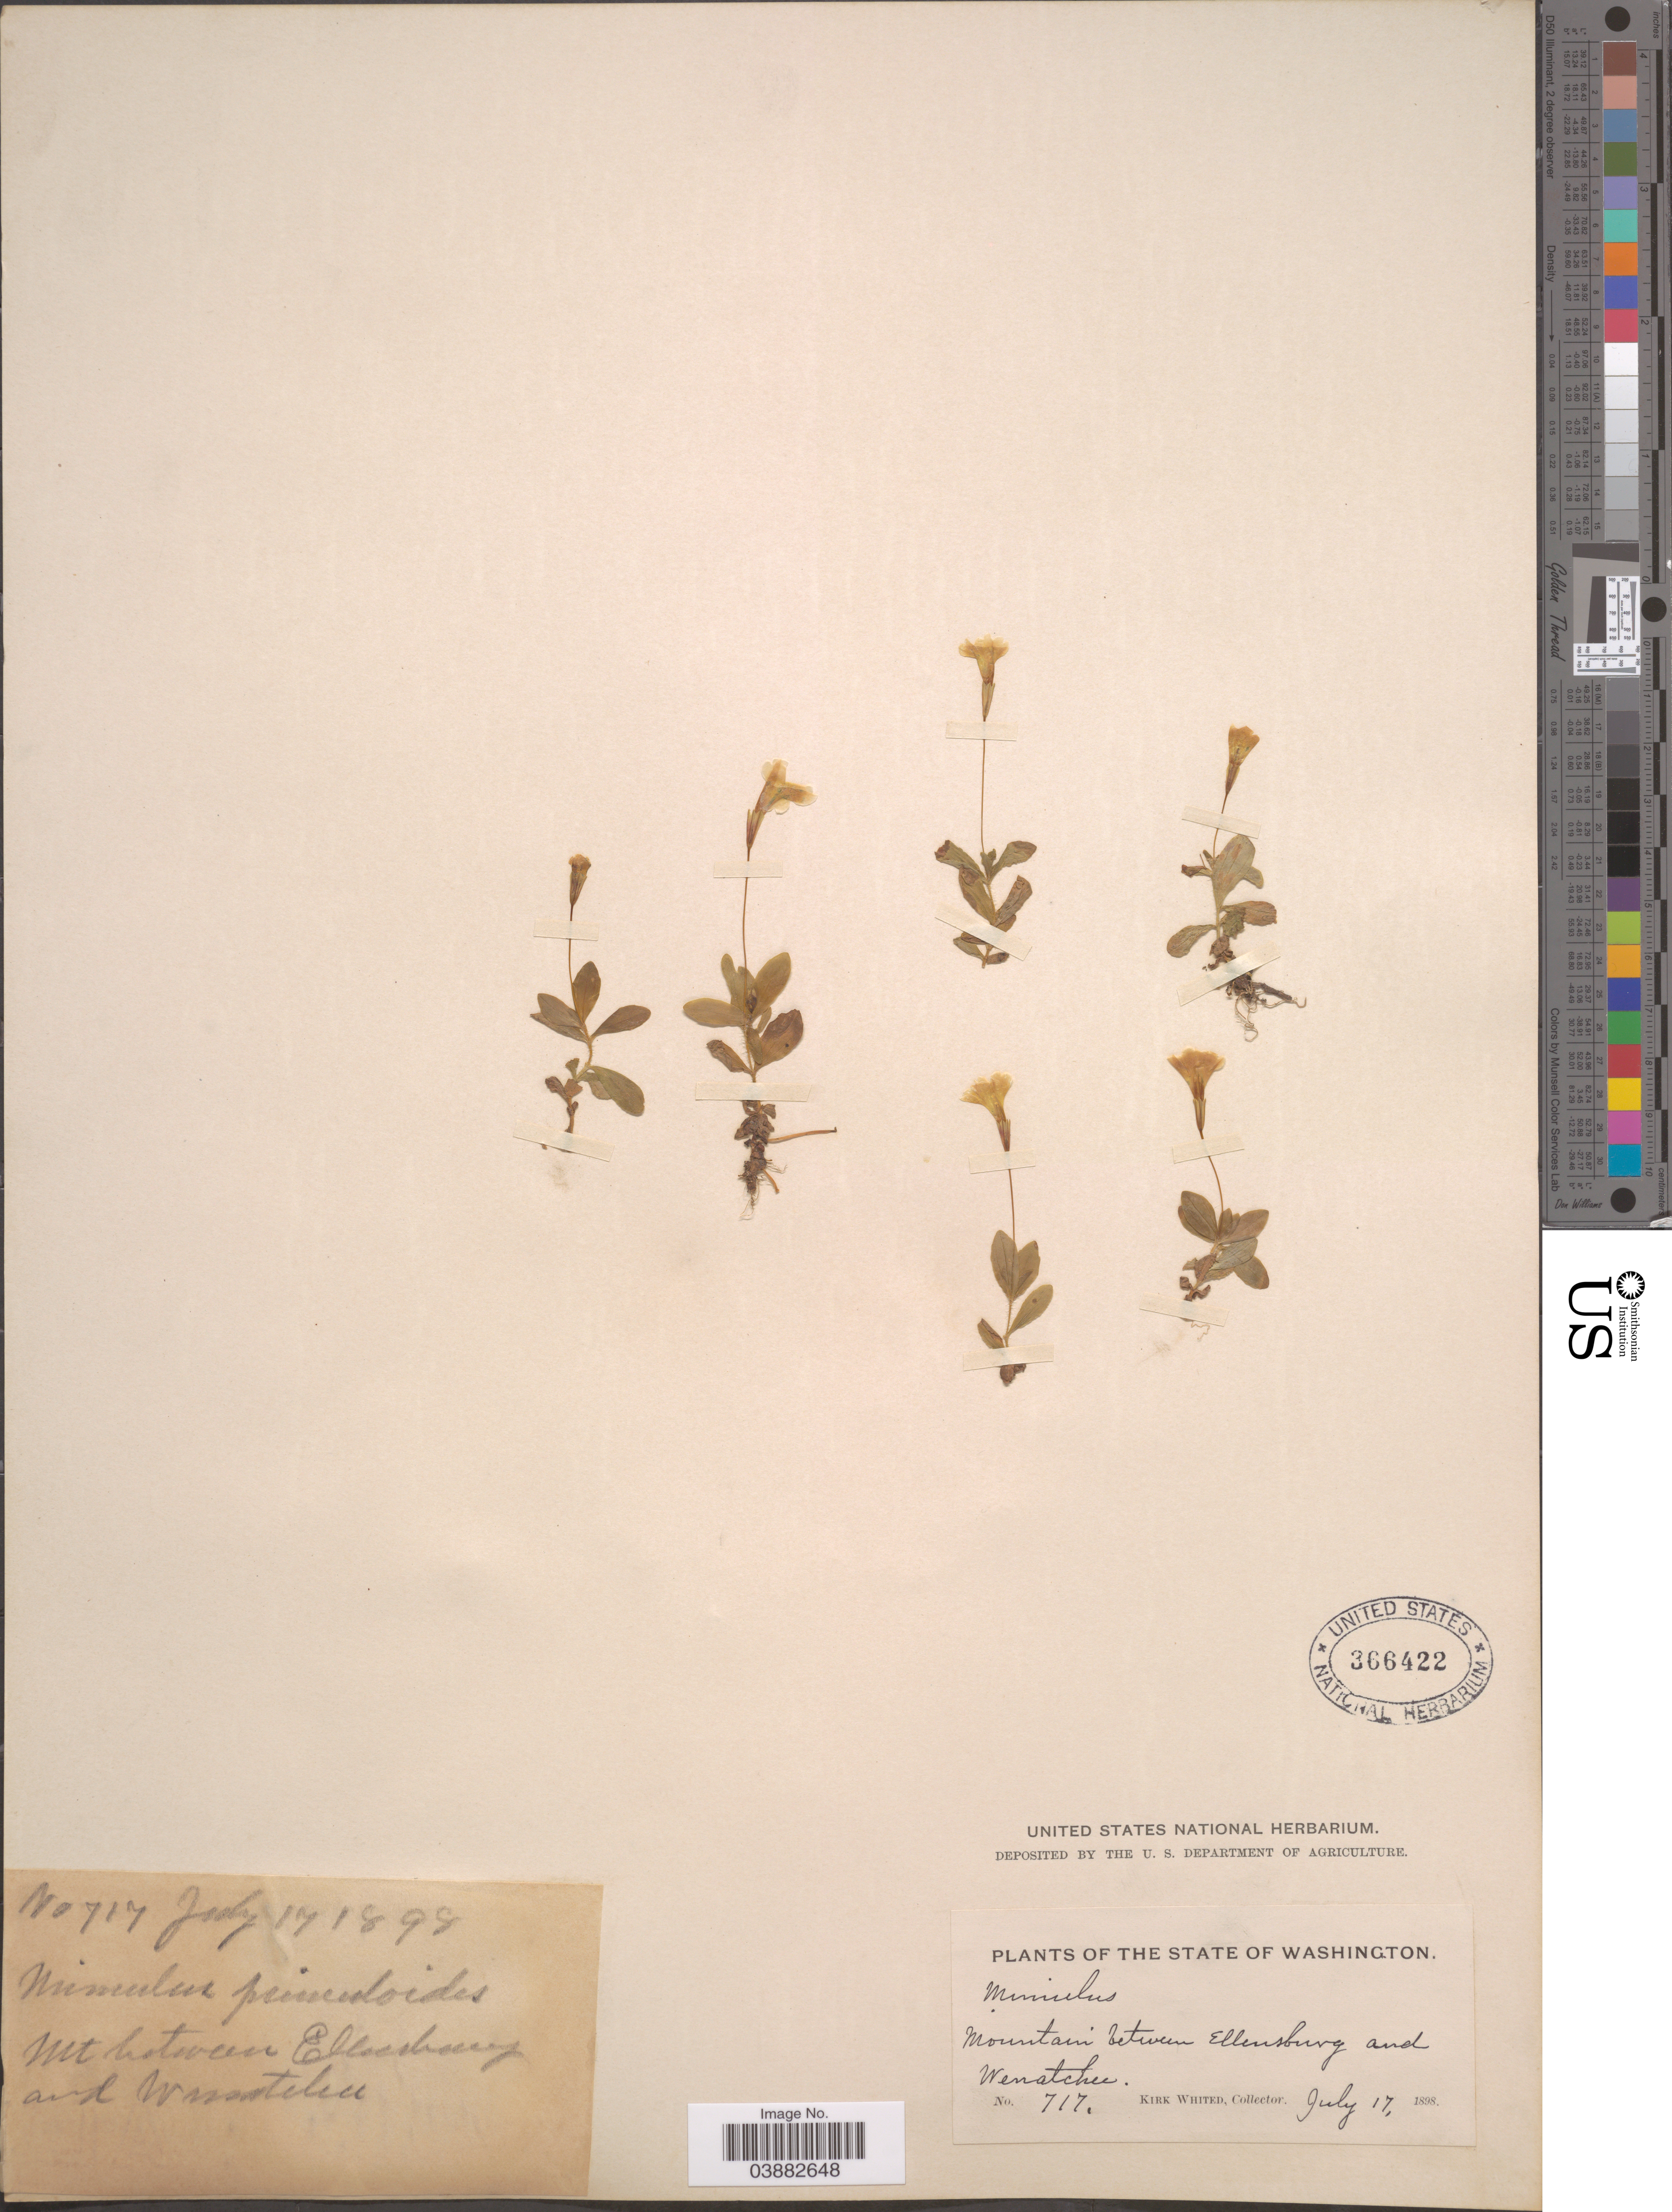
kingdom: Plantae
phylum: Tracheophyta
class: Magnoliopsida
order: Lamiales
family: Phrymaceae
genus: Mimulus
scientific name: Mimulus primuloides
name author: Benth.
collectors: K. Whited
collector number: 717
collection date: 1898-07-17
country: United States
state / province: Washington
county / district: Chelan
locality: Mountain between Ellensburg and Wenatchee.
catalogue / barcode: US 366422